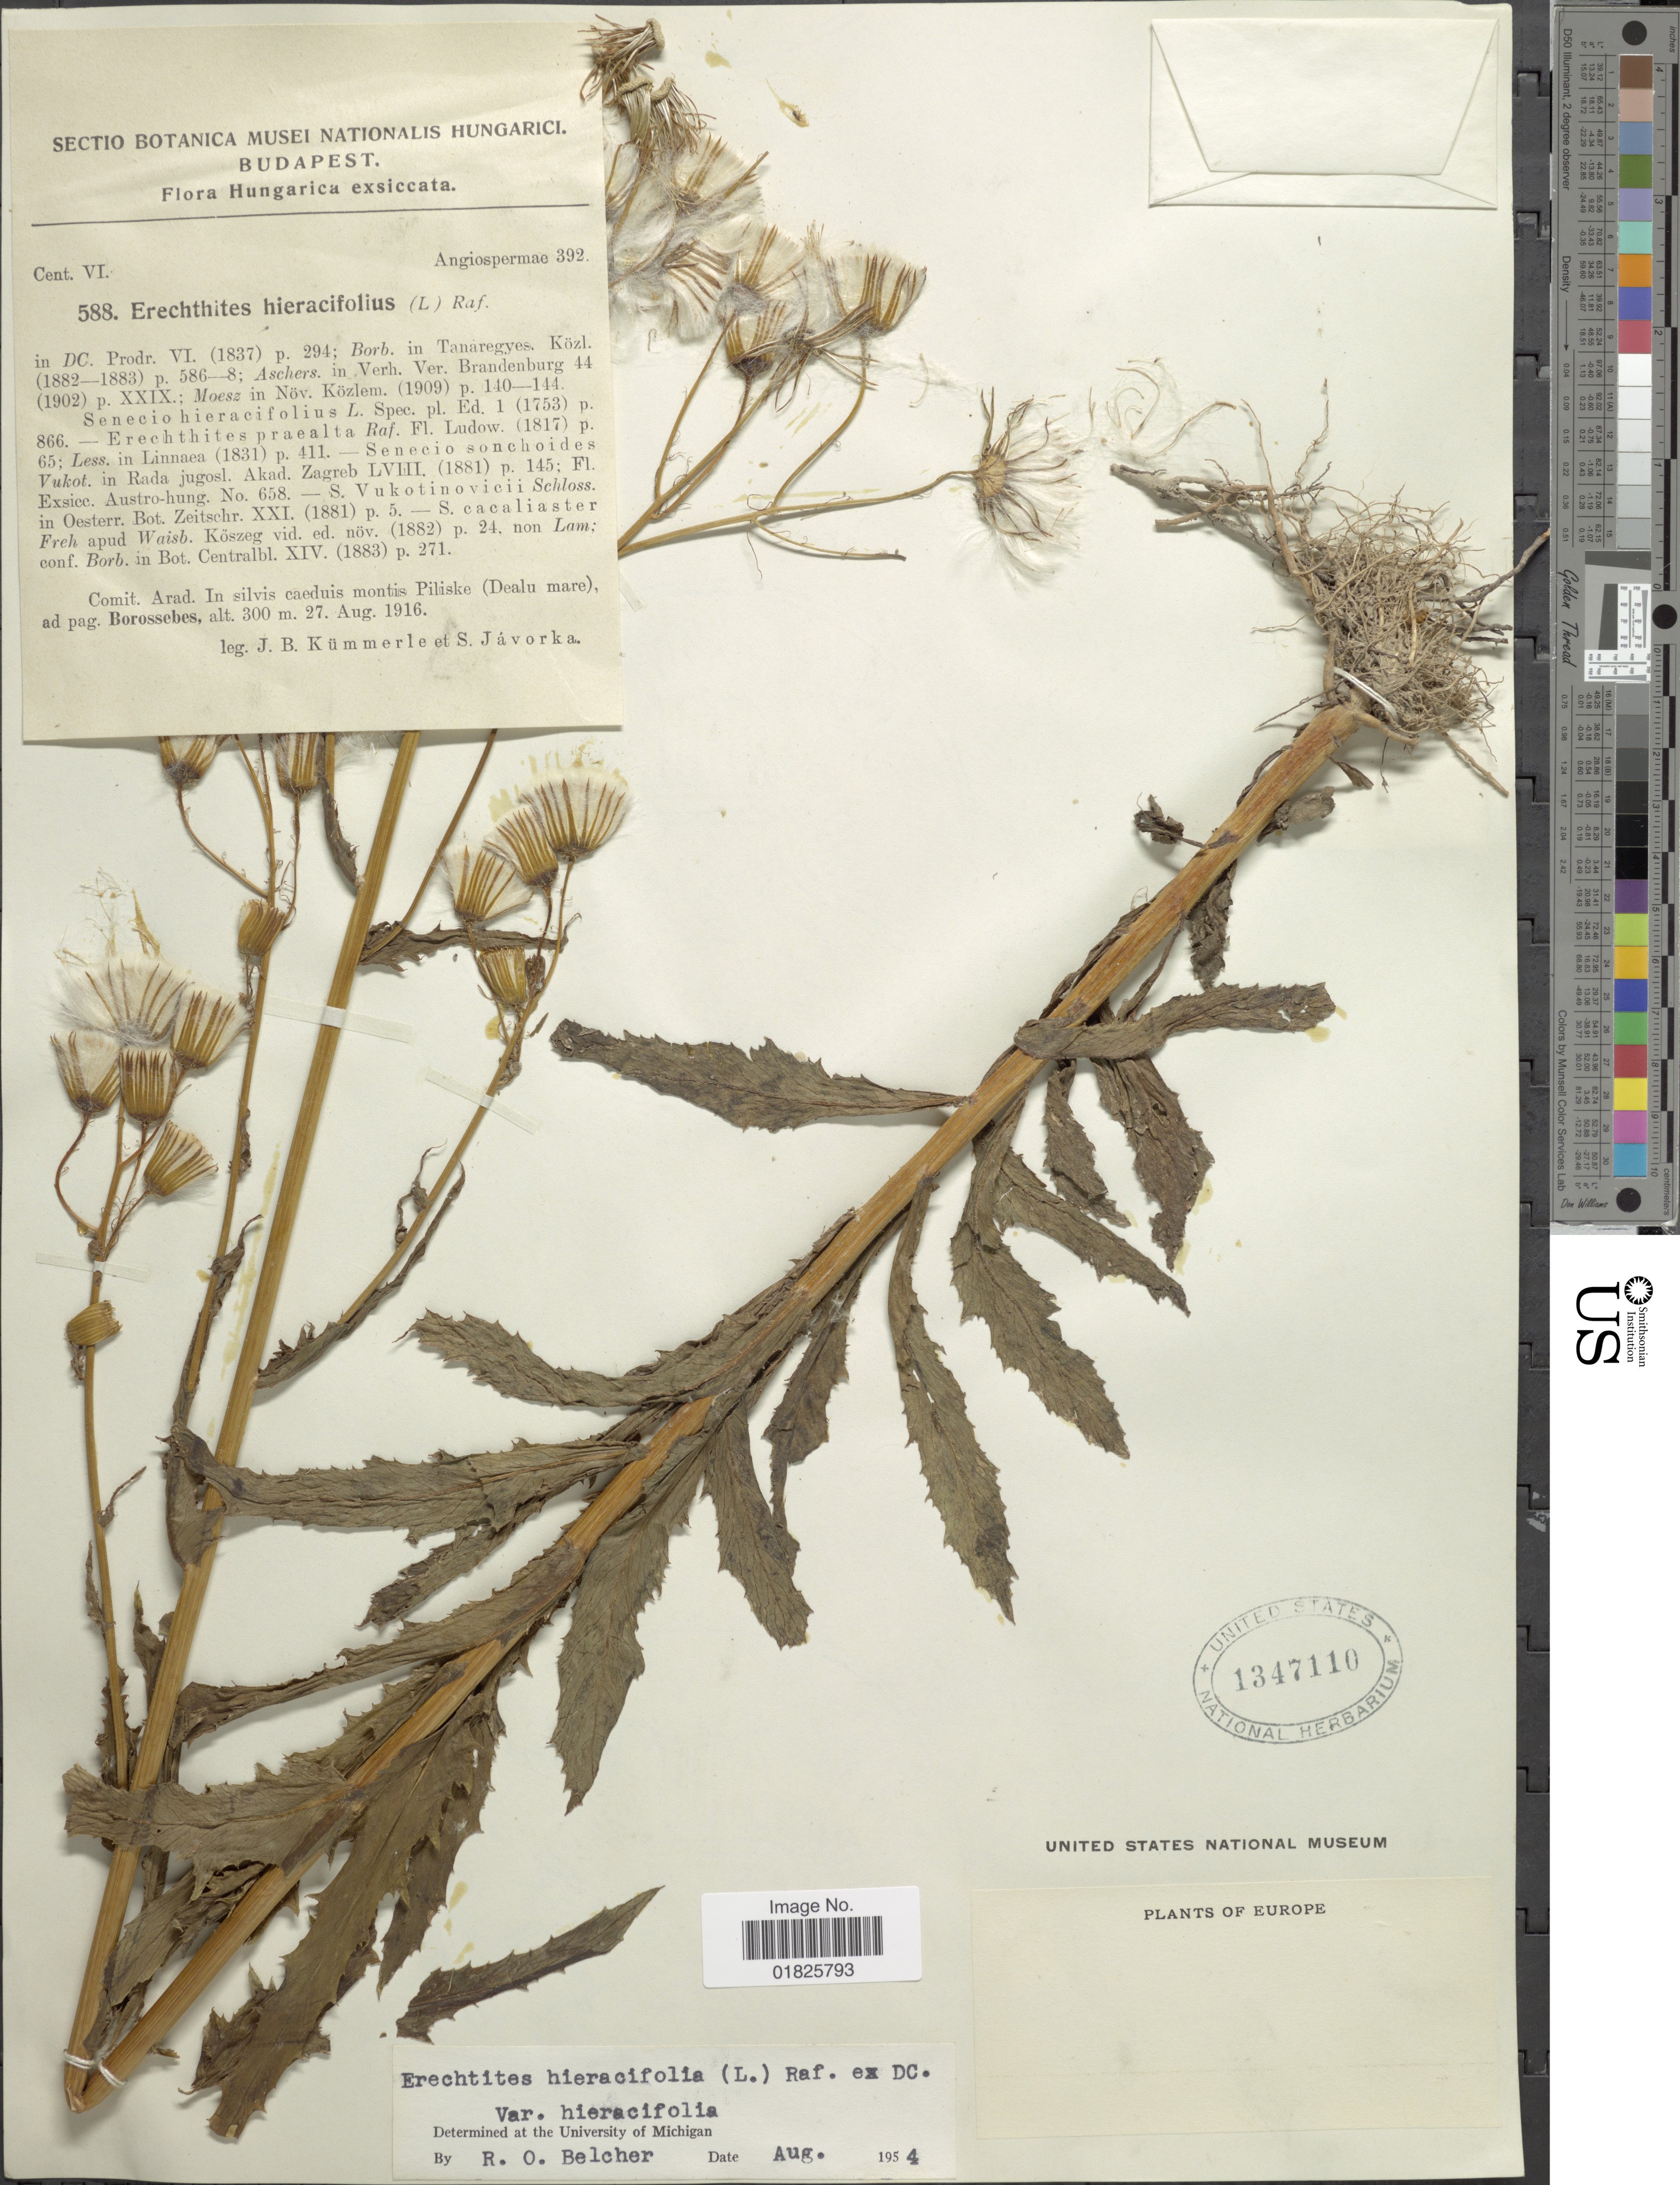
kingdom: Plantae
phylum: Tracheophyta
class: Magnoliopsida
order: Asterales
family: Asteraceae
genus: Erechtites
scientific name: Erechtites hieraciifolius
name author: (L.) Raf. ex DC.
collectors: J. Kummerle & S. Javorka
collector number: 588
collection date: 1916-08-27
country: Hungary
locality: Europe, Comit. Arad., montis Piliske (Dealu mare), ad pag. Borossebes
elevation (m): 300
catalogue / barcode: US 1347110